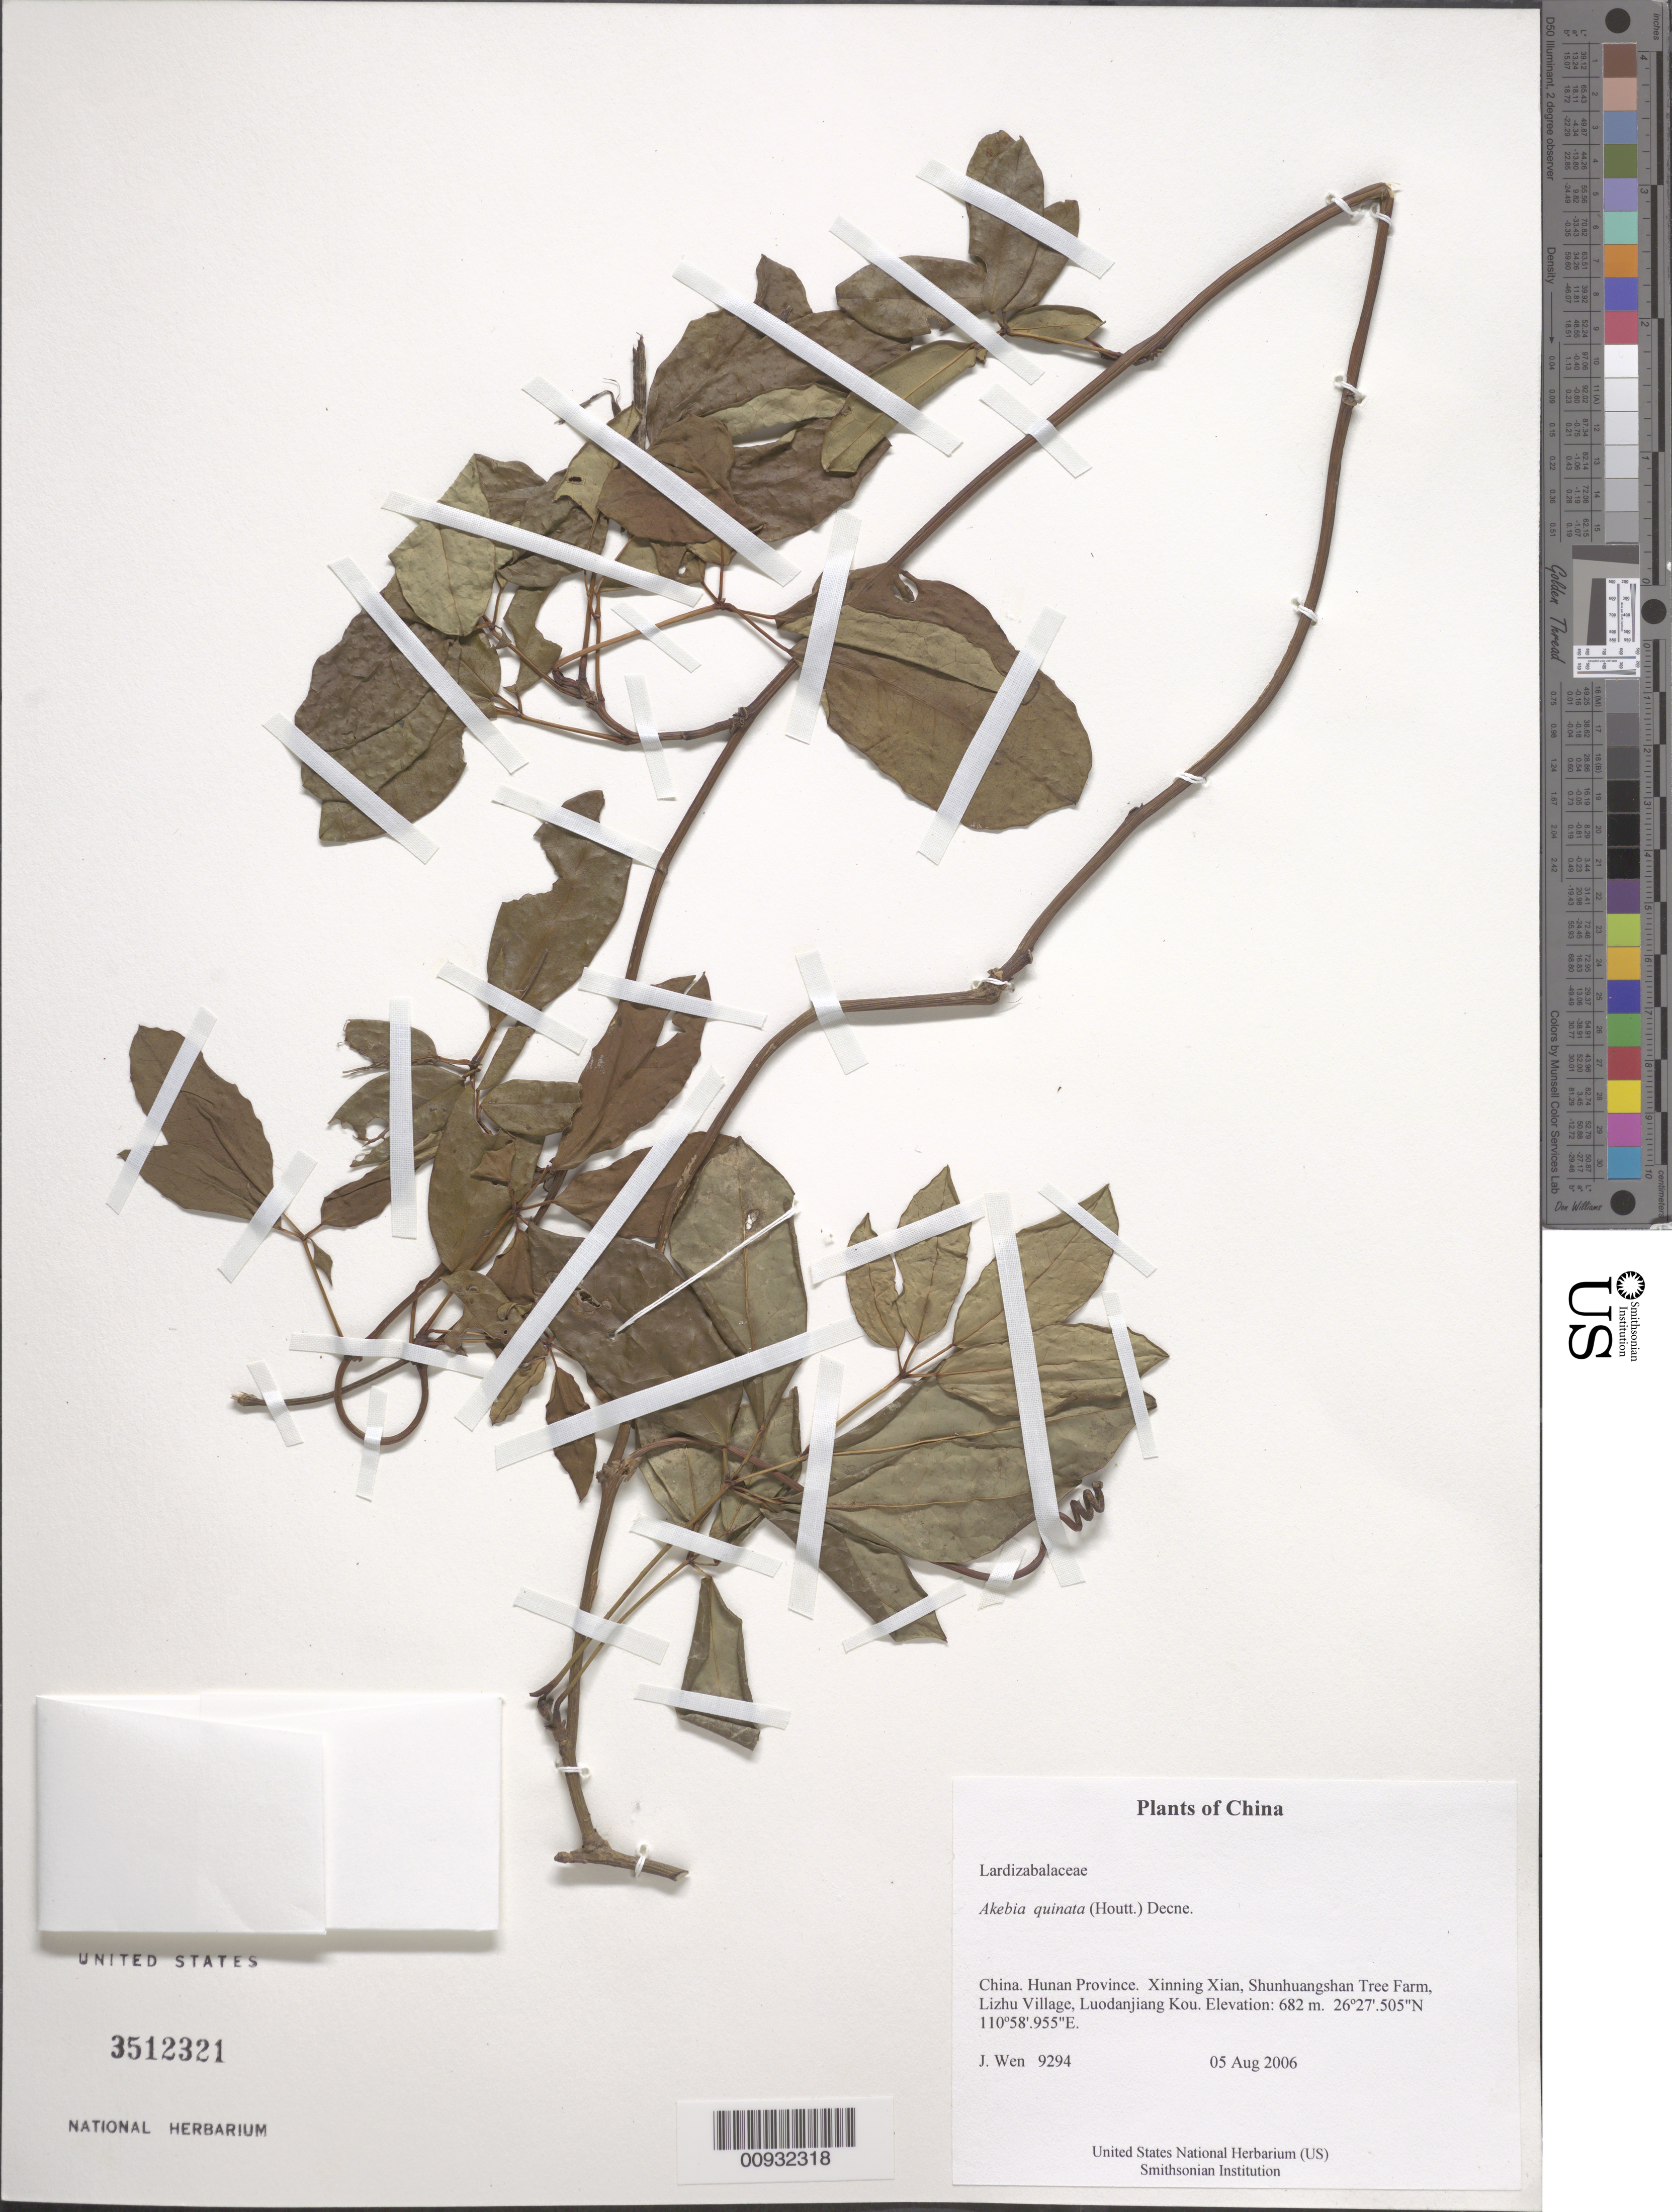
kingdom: Plantae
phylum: Tracheophyta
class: Magnoliopsida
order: Ranunculales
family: Lardizabalaceae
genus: Akebia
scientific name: Akebia quinata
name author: (Houtt.) Decne.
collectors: J. Wen & S. Wu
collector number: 9294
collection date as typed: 05 Aug 2006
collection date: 2006-08-05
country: China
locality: Hunan Province. Xinning Xian, Shunhuangshan Tree Farm, Lizhu Village, Luodanjiang Kou.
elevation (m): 682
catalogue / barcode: US 3512321